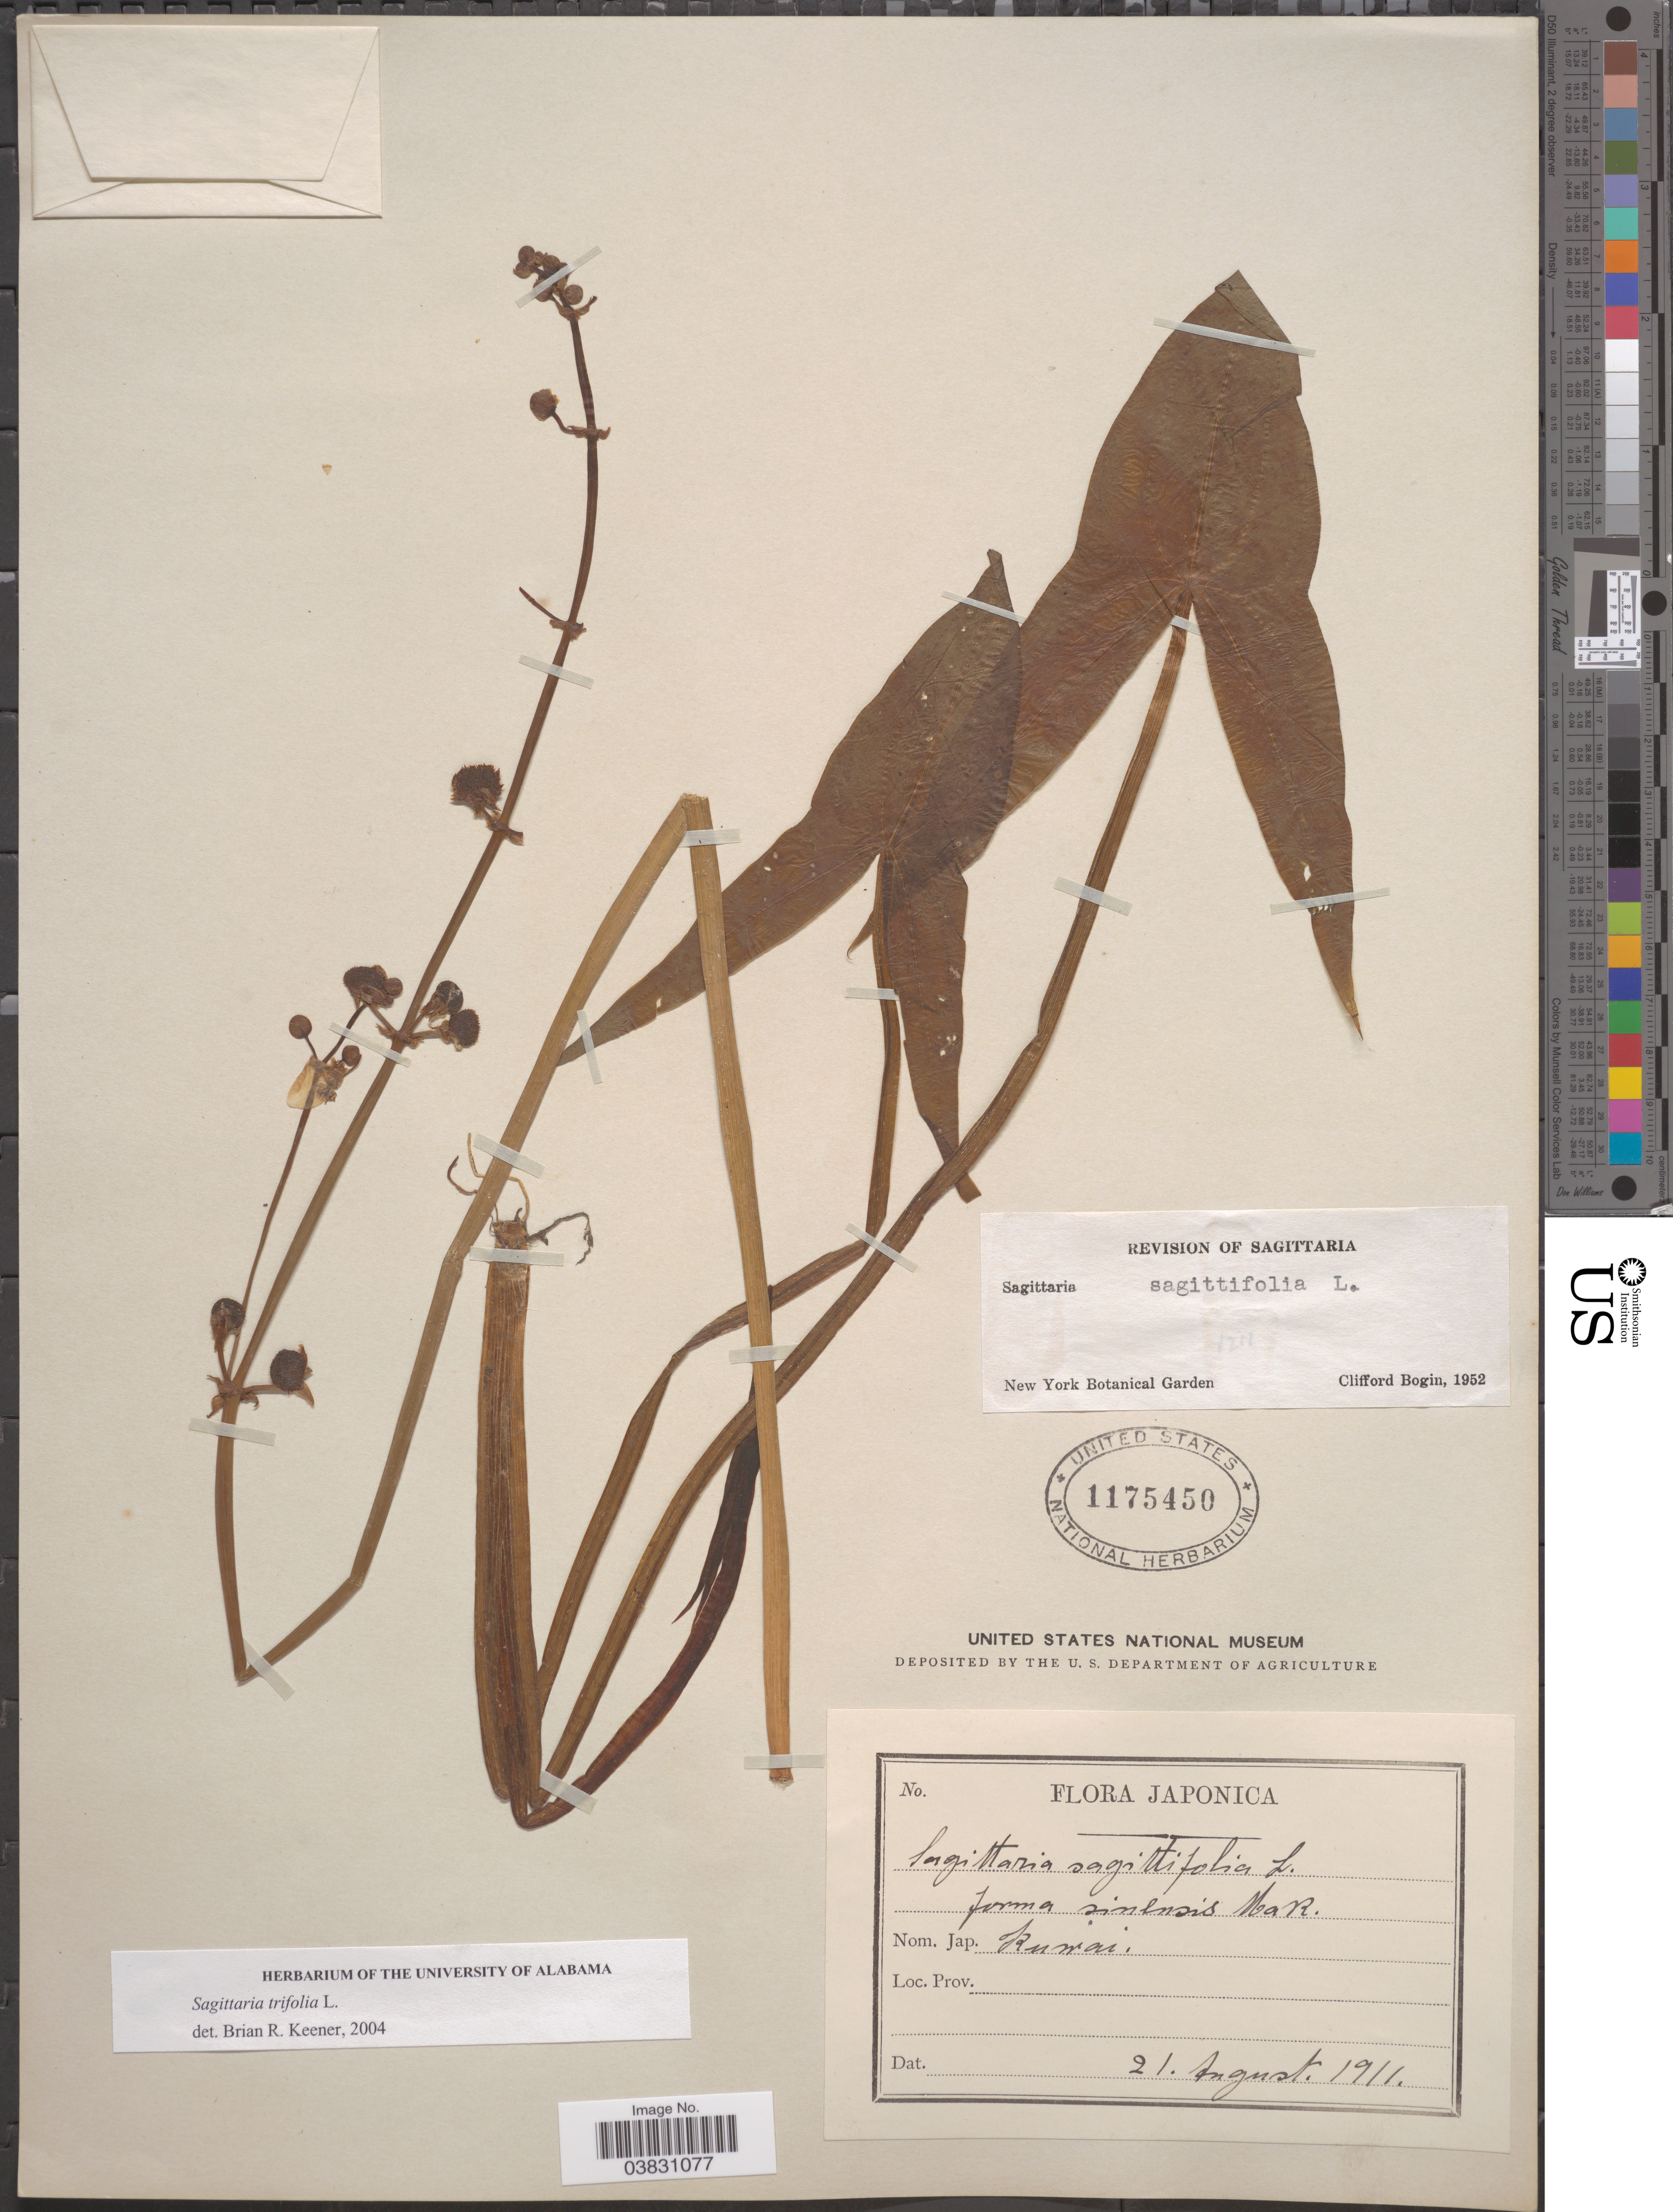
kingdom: Plantae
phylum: Tracheophyta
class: Liliopsida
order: Alismatales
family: Alismataceae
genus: Sagittaria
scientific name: Sagittaria trifolia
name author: L.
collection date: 1911-08-21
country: Japan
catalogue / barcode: US 1175450